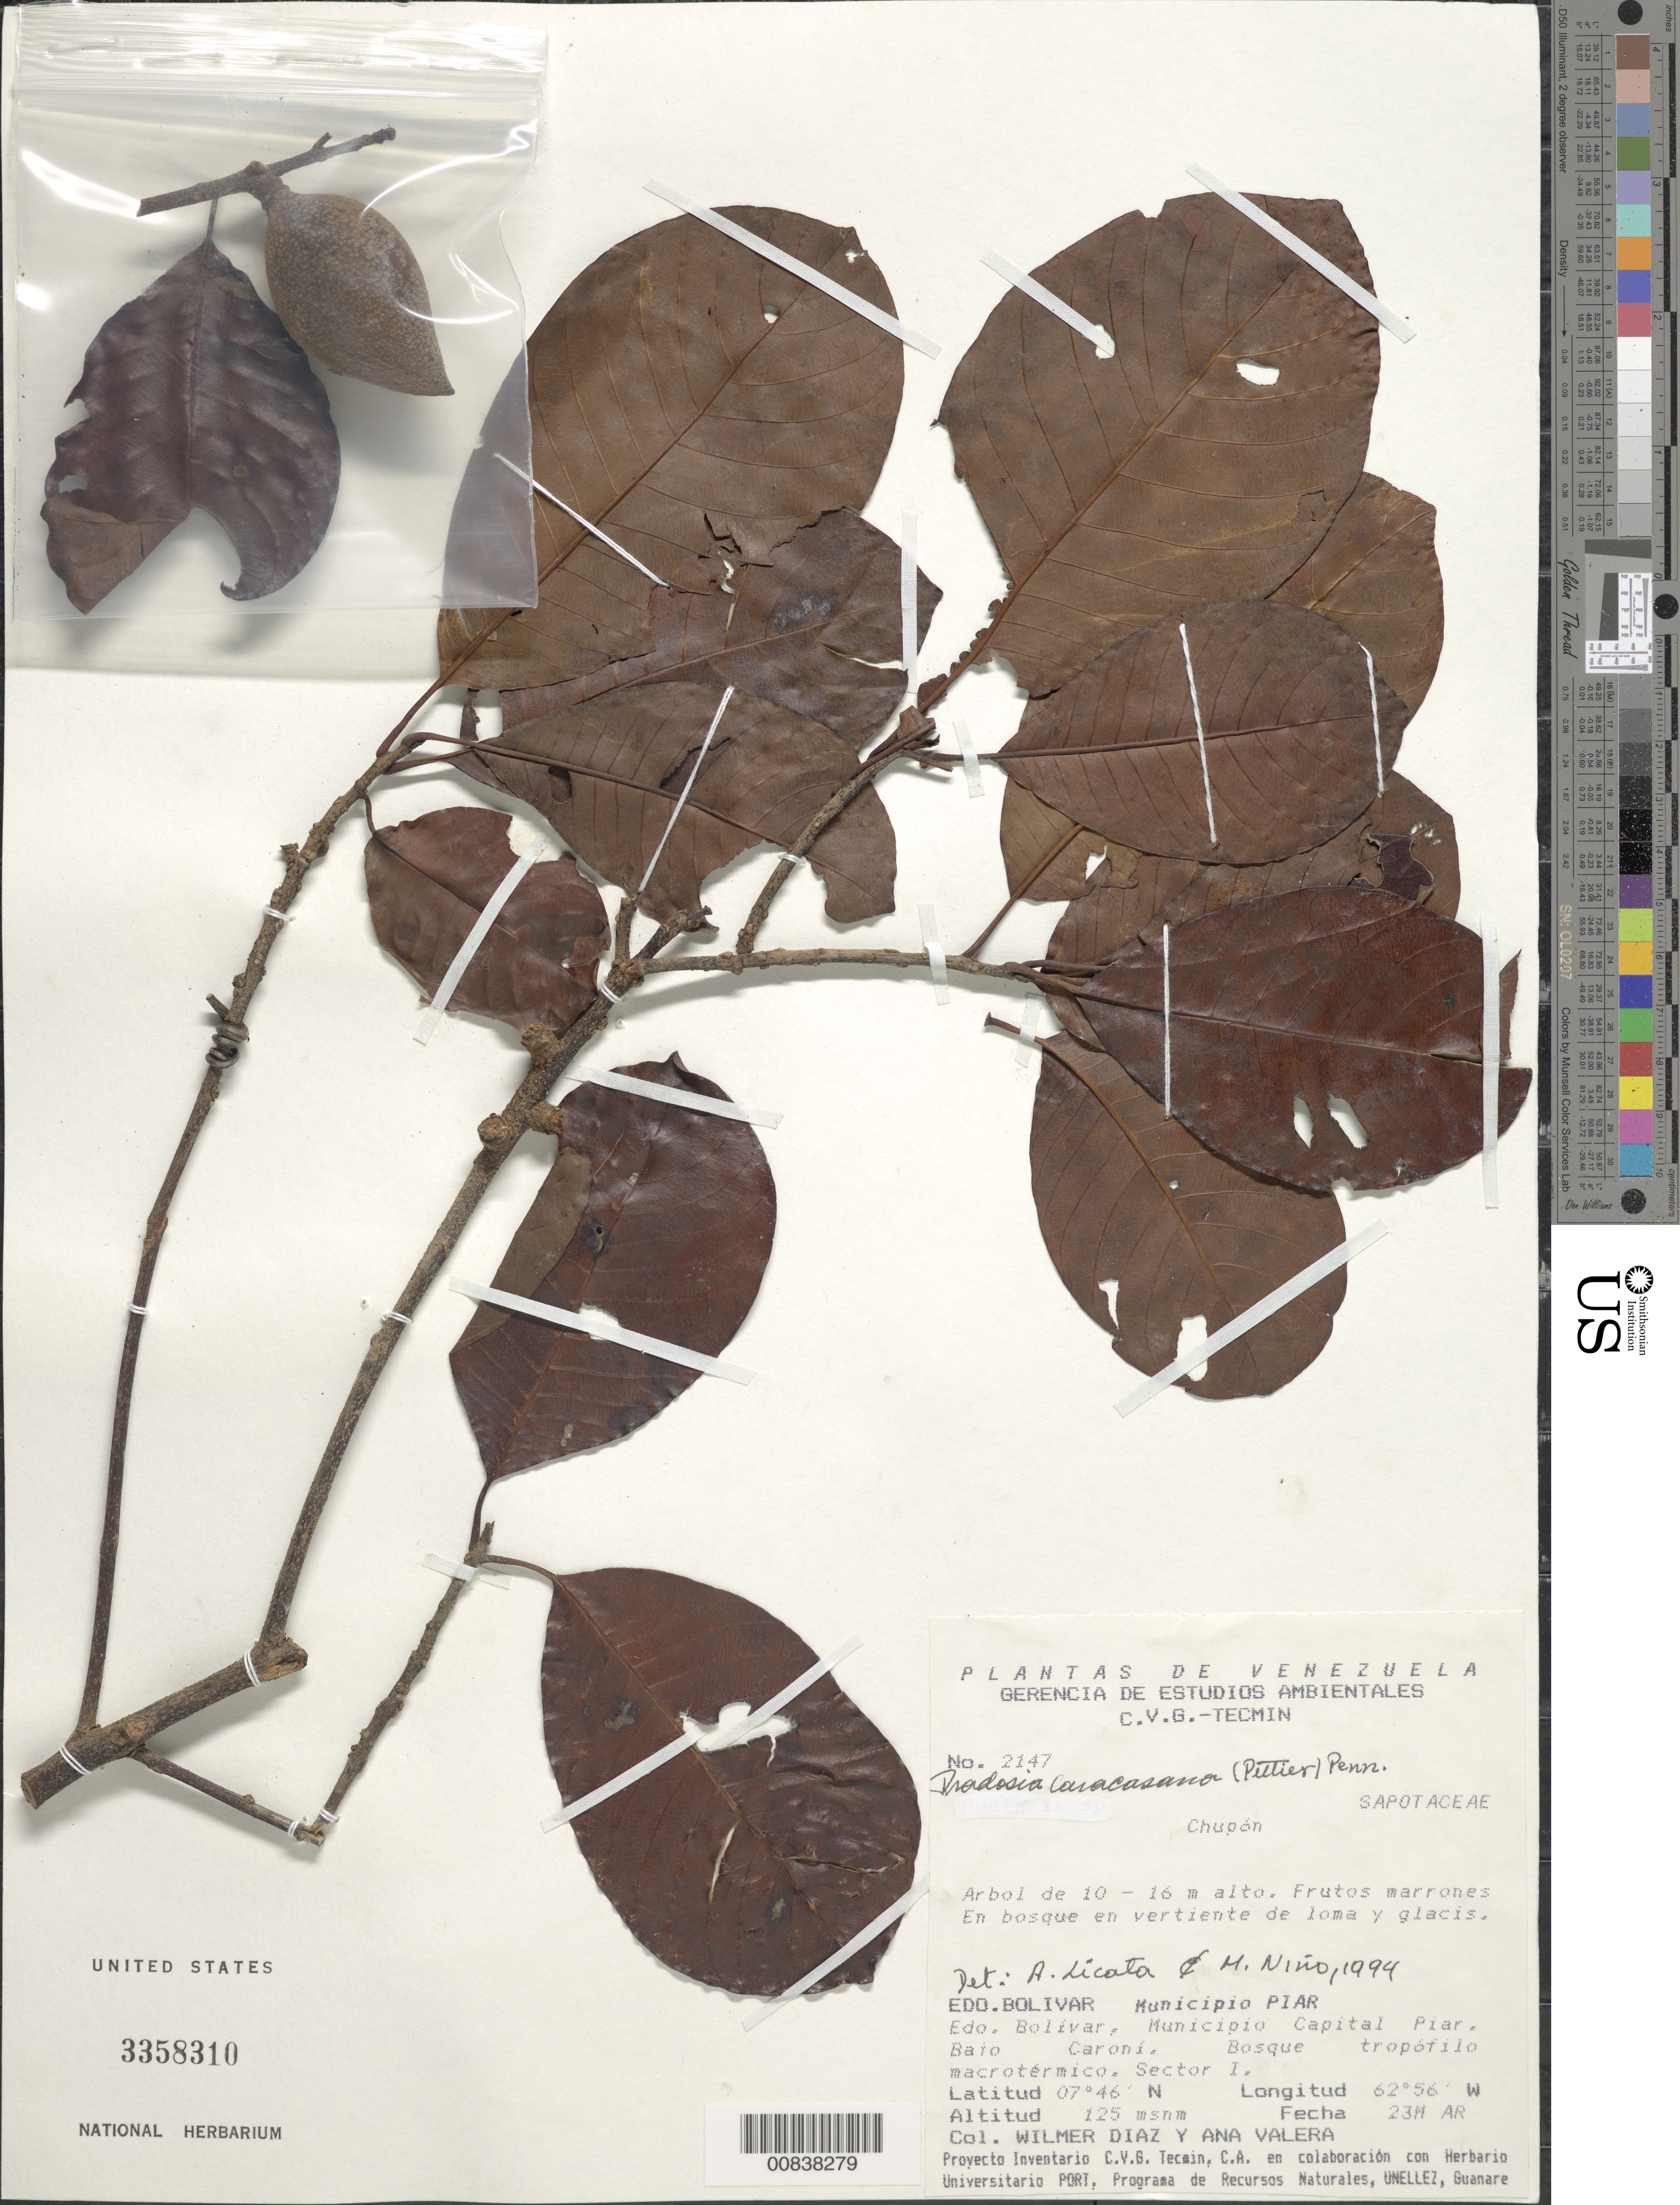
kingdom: Plantae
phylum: Tracheophyta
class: Magnoliopsida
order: Ericales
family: Sapotaceae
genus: Pradosia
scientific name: Pradosia caracasana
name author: (Pittier) T.D. Penn.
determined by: Licata, A.; Niño, S. M.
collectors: W. Díaz P. & A. Valera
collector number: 2147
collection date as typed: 23-Mar-94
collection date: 1994-03-23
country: Venezuela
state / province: Bolívar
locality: Mun. Piar, Mun. Capital Piar, Bajo Caroní, Sector I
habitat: Bosque en vertiente de loma y glacis, bosque tropófilo macrotérmico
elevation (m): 125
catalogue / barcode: US 3358310